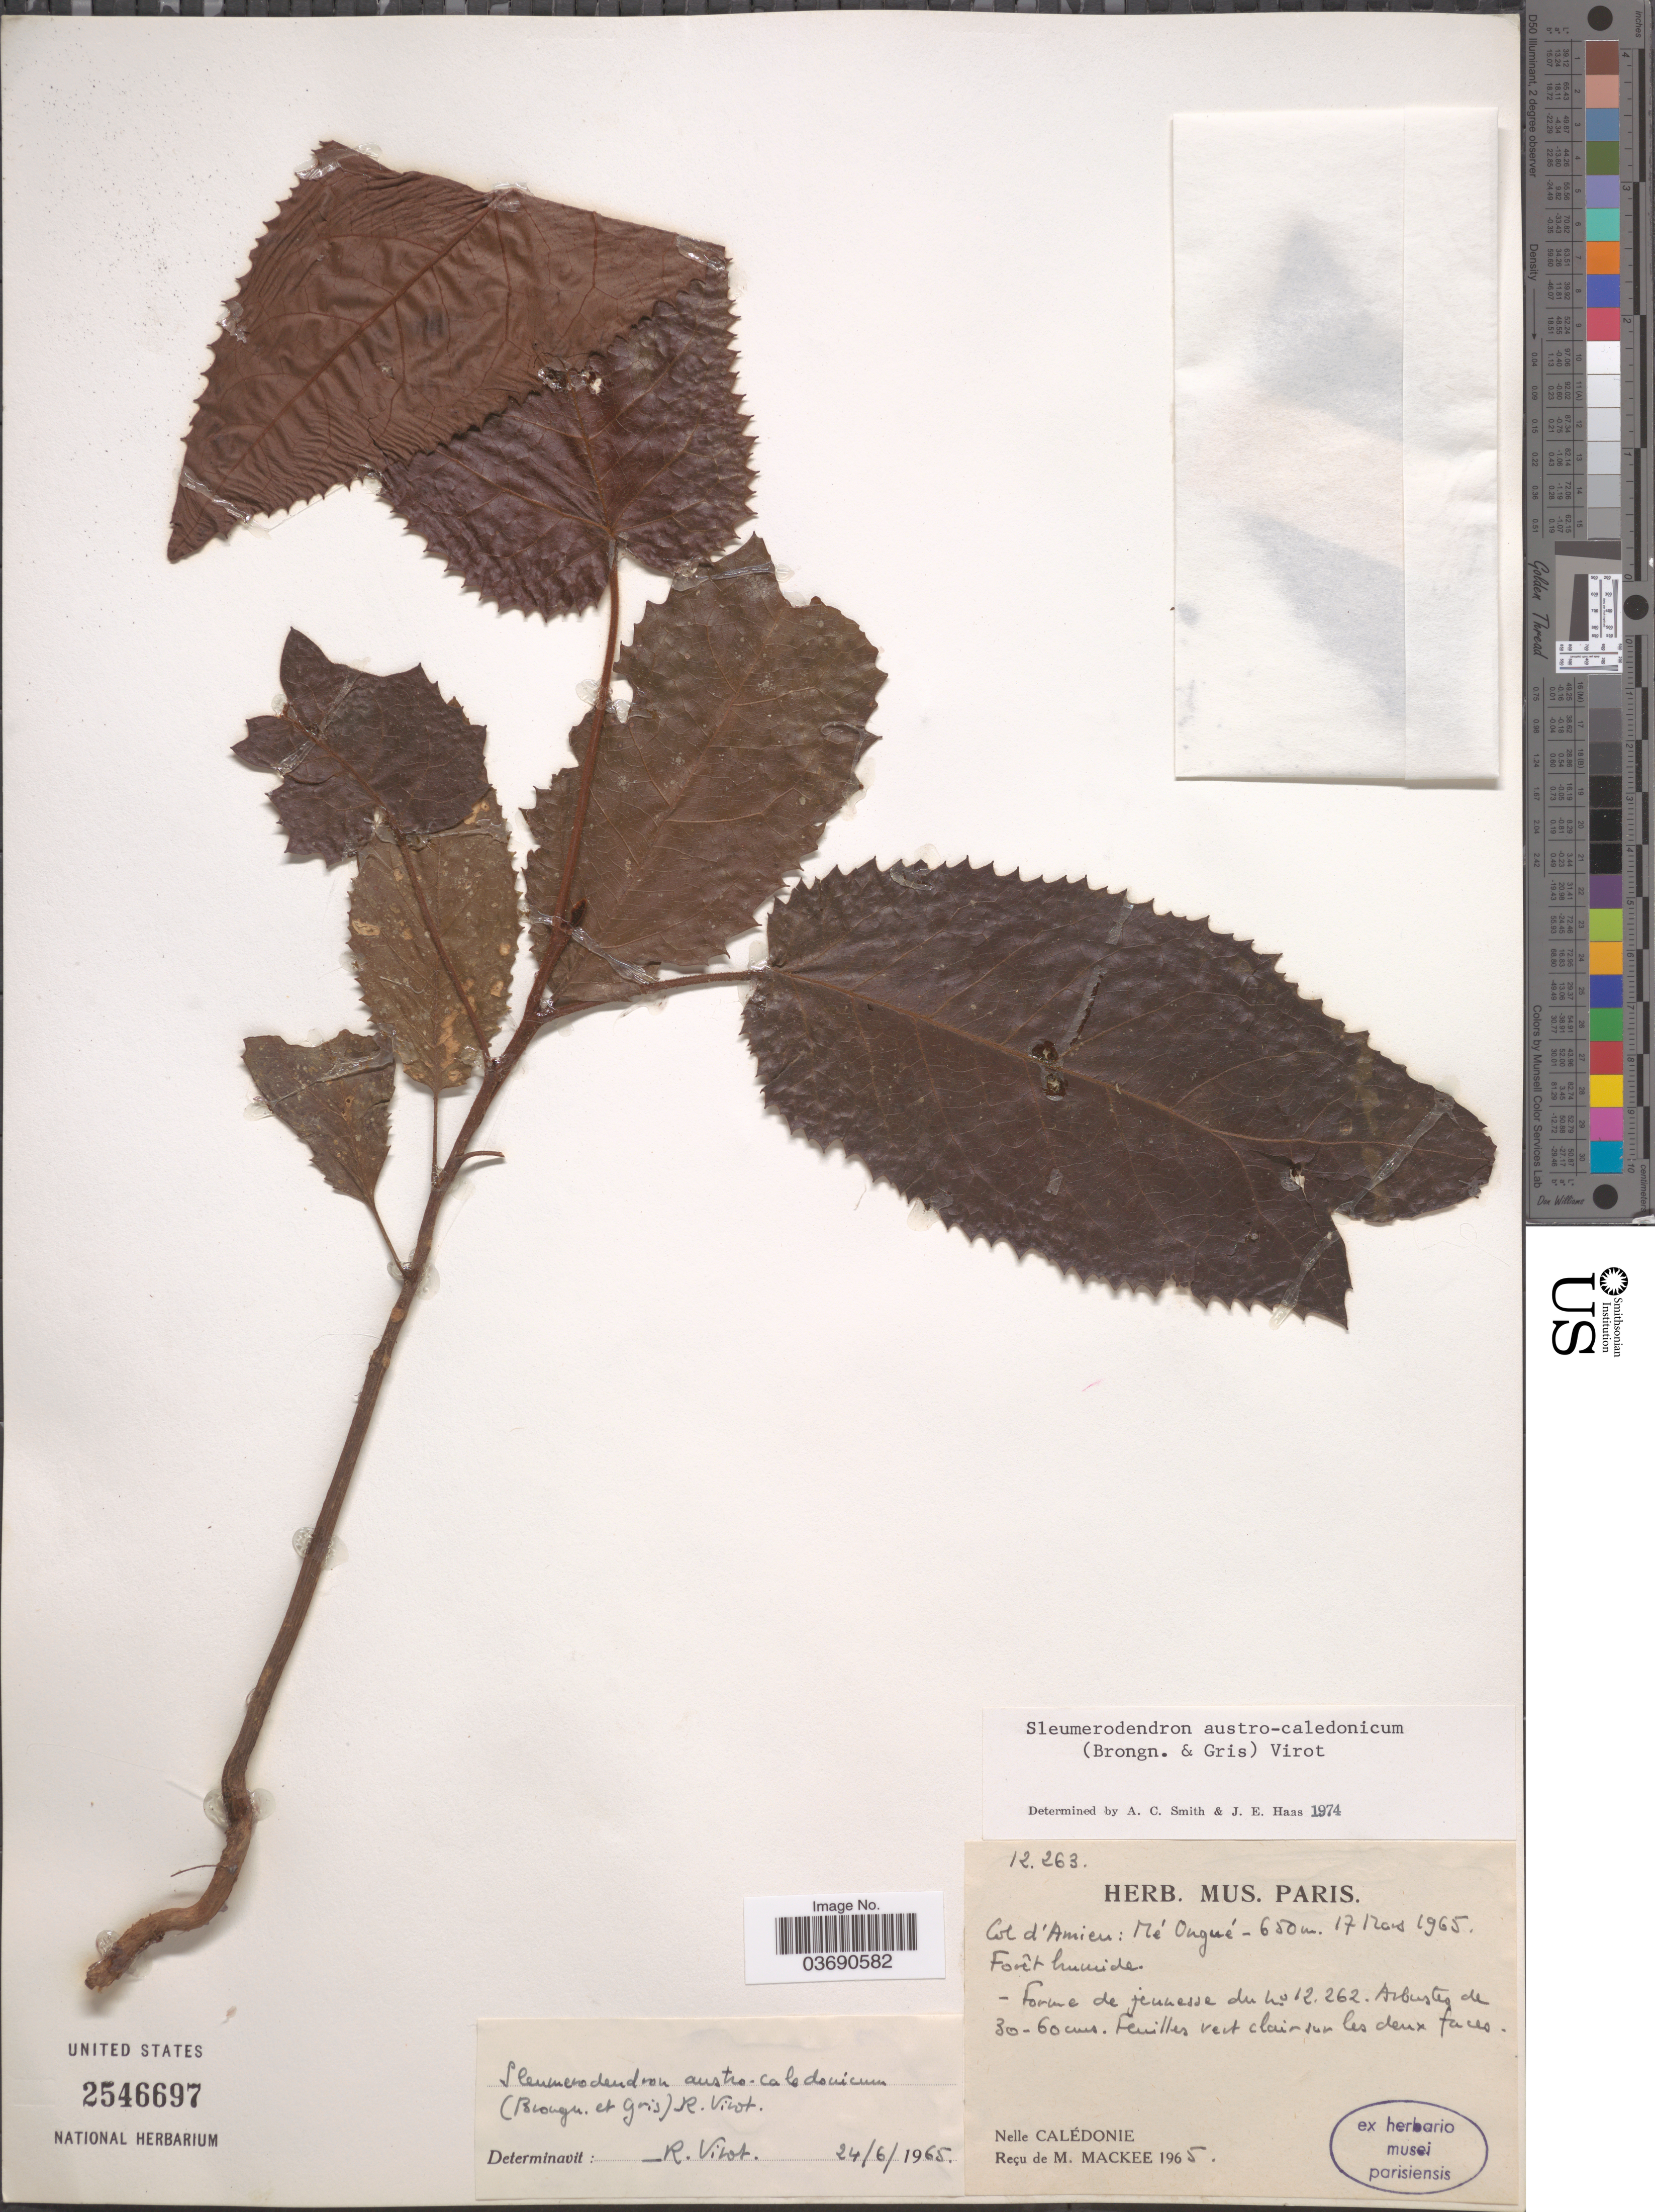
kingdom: Plantae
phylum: Tracheophyta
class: Magnoliopsida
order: Proteales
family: Proteaceae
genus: Sleumerodendron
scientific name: Sleumerodendron austro-caledonicum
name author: (Brongn.) R. Virot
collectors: M. Mackee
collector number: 12263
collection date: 1965-03-17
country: New Caledonia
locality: Amieu: Mé Ongué.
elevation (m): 650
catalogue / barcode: US 2546697